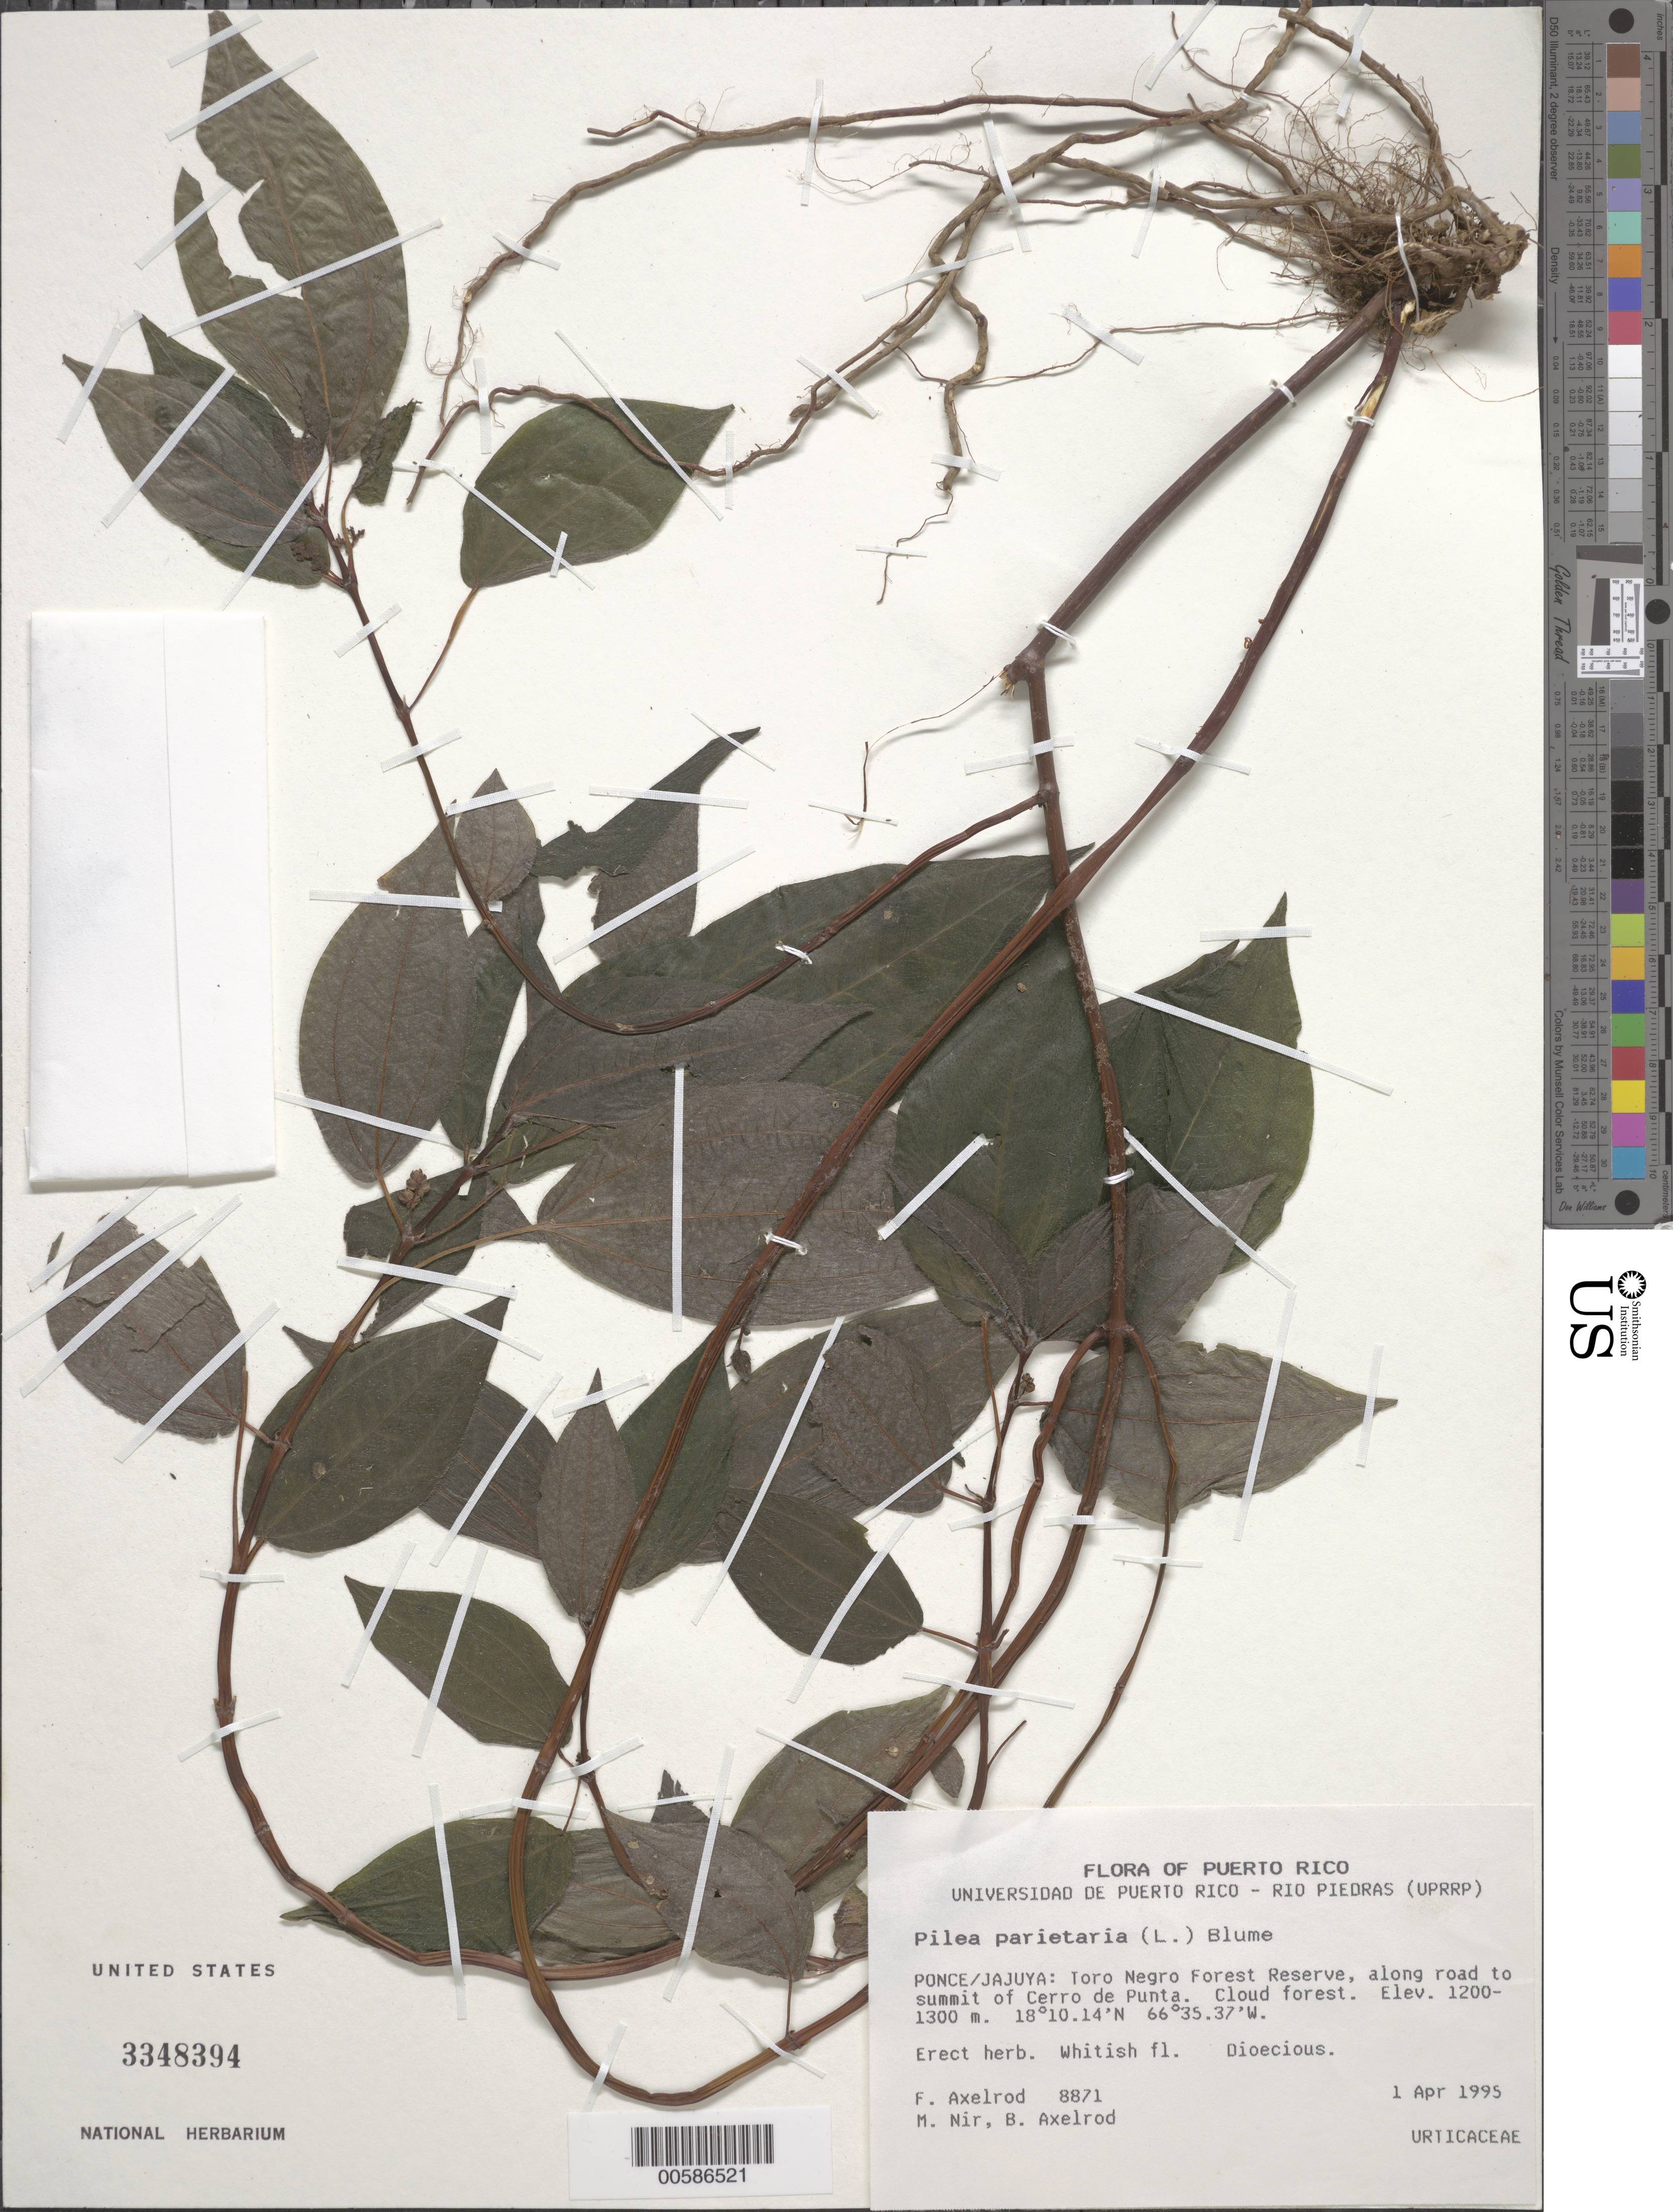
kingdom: Plantae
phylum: Tracheophyta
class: Magnoliopsida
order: Rosales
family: Urticaceae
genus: Pilea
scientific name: Pilea parietaria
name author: (L.) Blume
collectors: F. Axelrod, M. A. Nir & B. Axelrod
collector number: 8871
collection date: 1995-04-01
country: Puerto Rico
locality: Ponce/Jajuya: Toro Negro Forest Reserve, along road to summit of Cerro de Punta.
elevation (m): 1200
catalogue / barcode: US 3348394